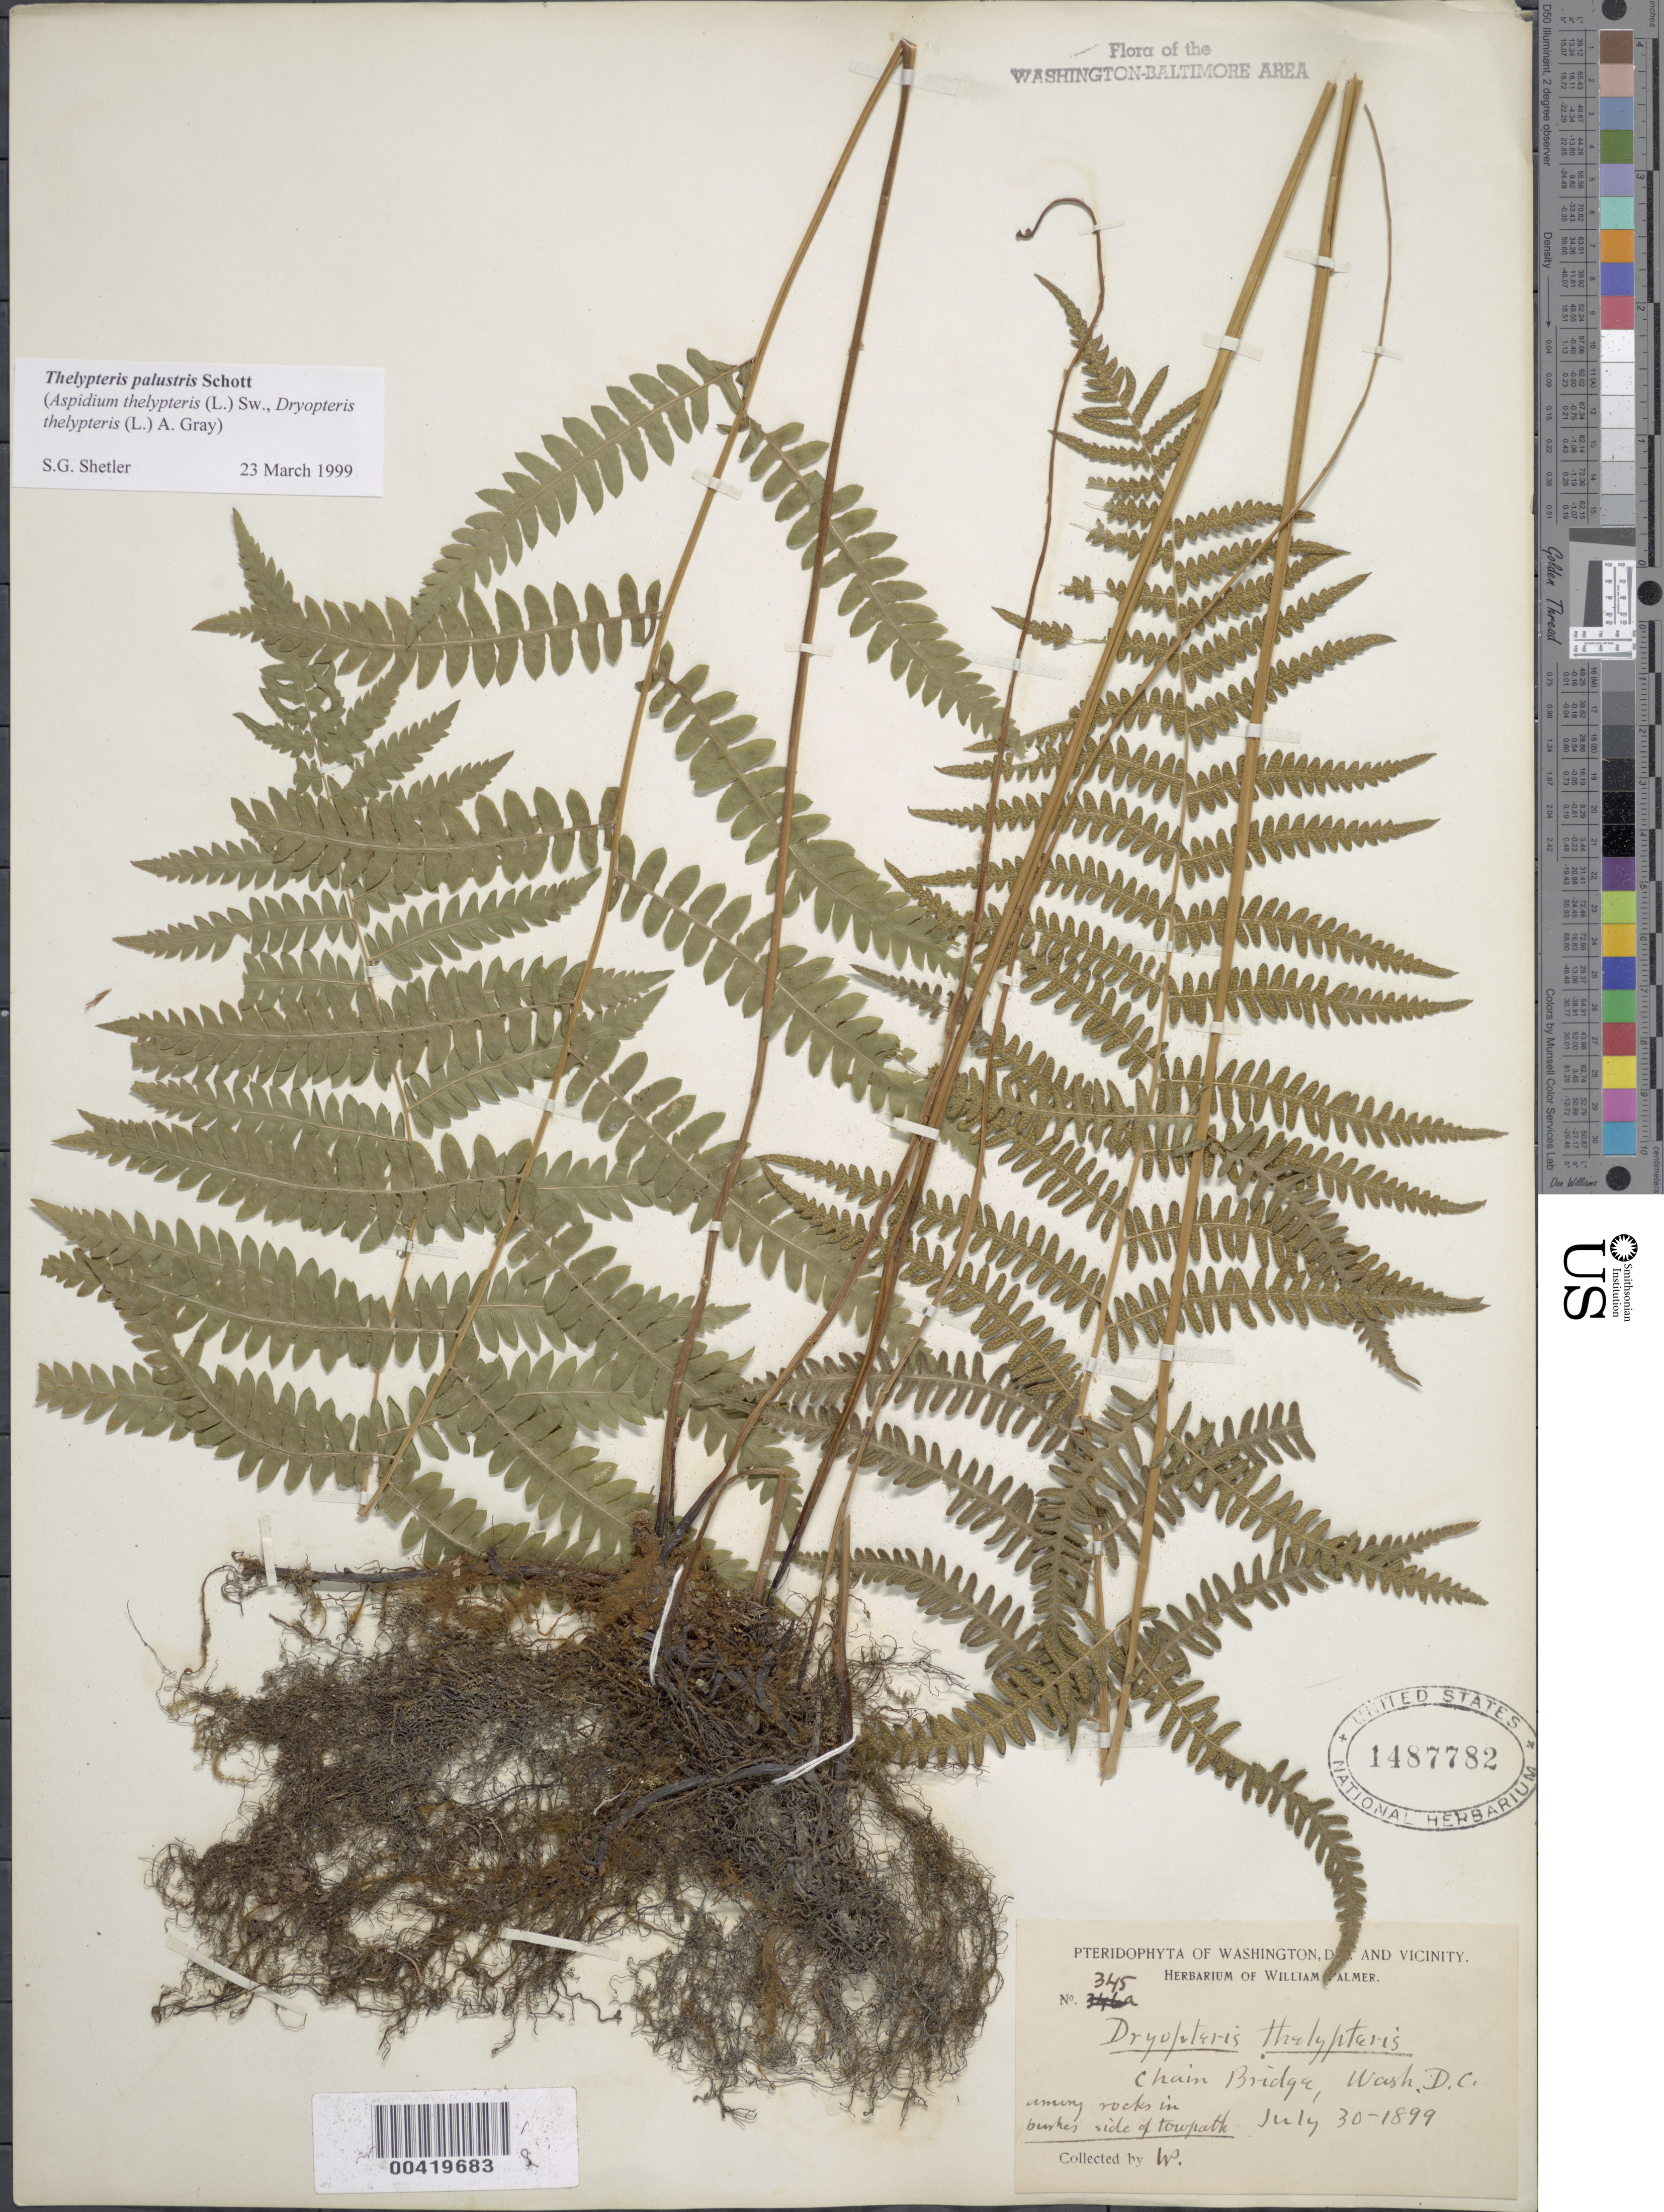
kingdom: Plantae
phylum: Tracheophyta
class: Polypodiopsida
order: Polypodiales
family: Thelypteridaceae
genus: Thelypteris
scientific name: Thelypteris palustris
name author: (Salisb.) Schott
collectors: W. Palmer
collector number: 345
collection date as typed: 30 Jul 1899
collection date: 1899-07-30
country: United States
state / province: District of Columbia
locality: Chain Bridge C. and O. Canal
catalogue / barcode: US 1487782